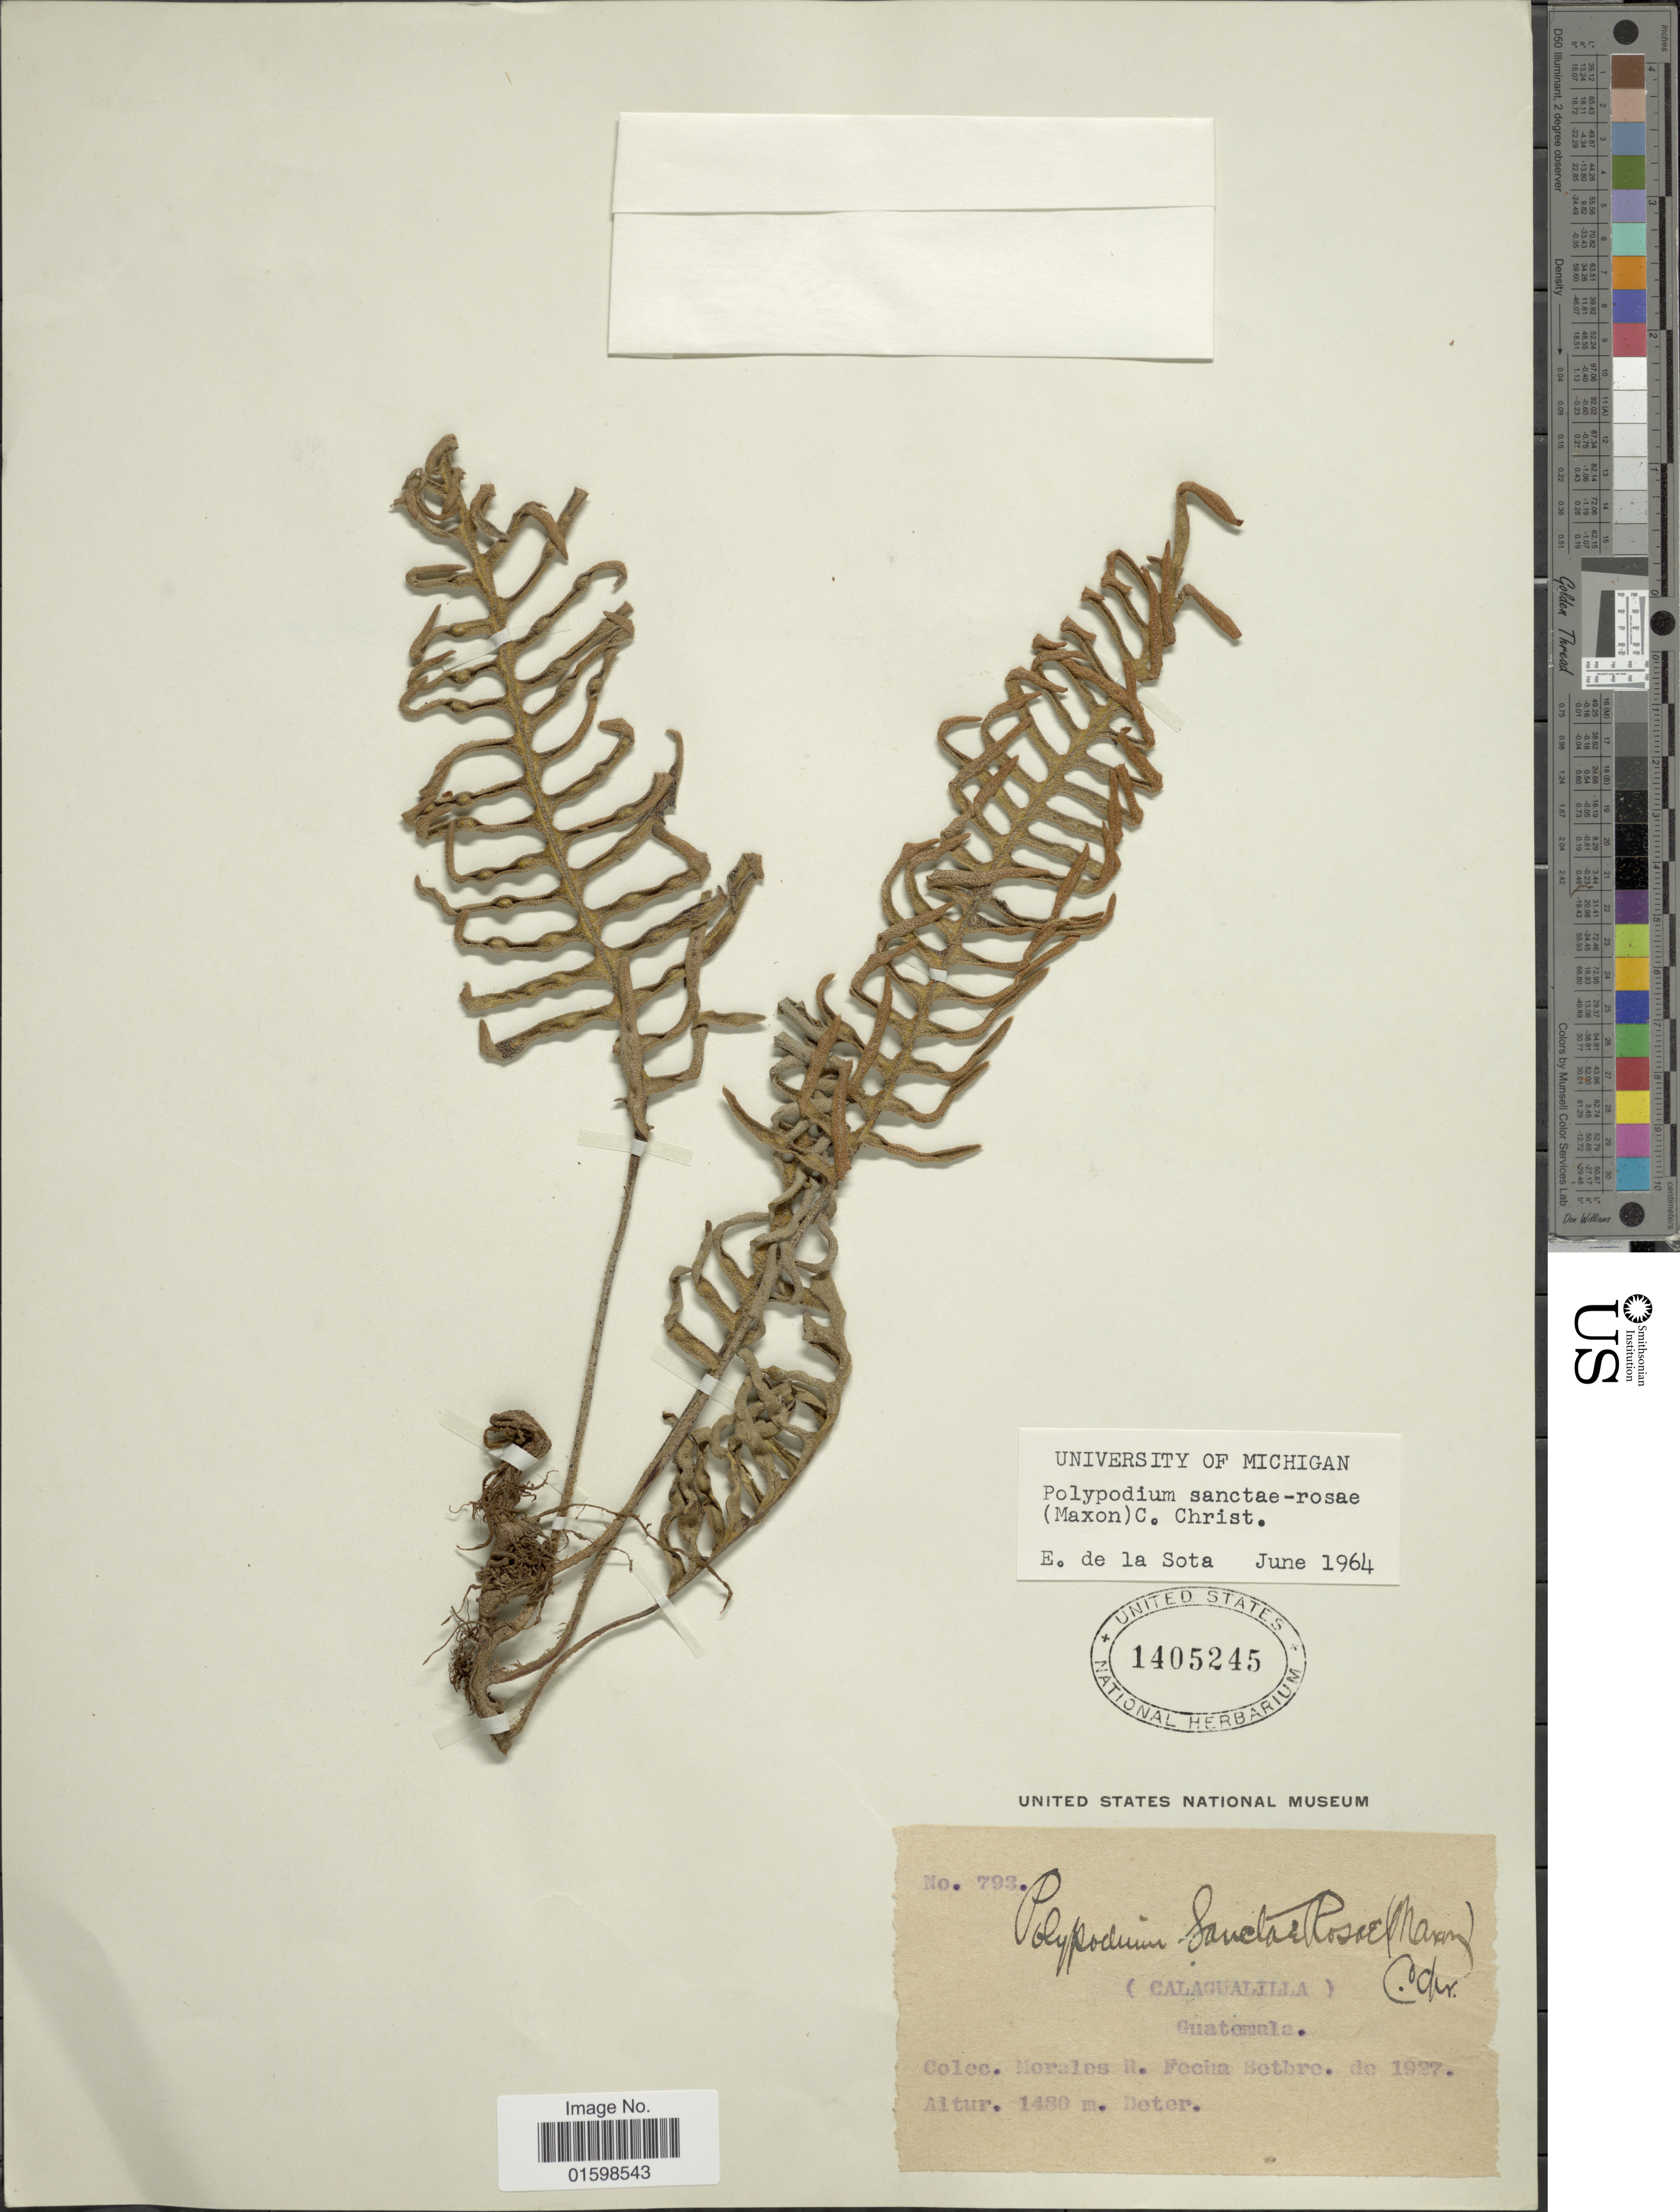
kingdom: Plantae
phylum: Tracheophyta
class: Polypodiopsida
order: Polypodiales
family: Polypodiaceae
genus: Pleopeltis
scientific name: Pleopeltis sanctae-rosae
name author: (Maxon) A.R. Sm. & Tejero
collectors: R. Morales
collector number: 793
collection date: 1927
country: Guatemala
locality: (Calacualilla)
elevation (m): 1480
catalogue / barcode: US 1405245